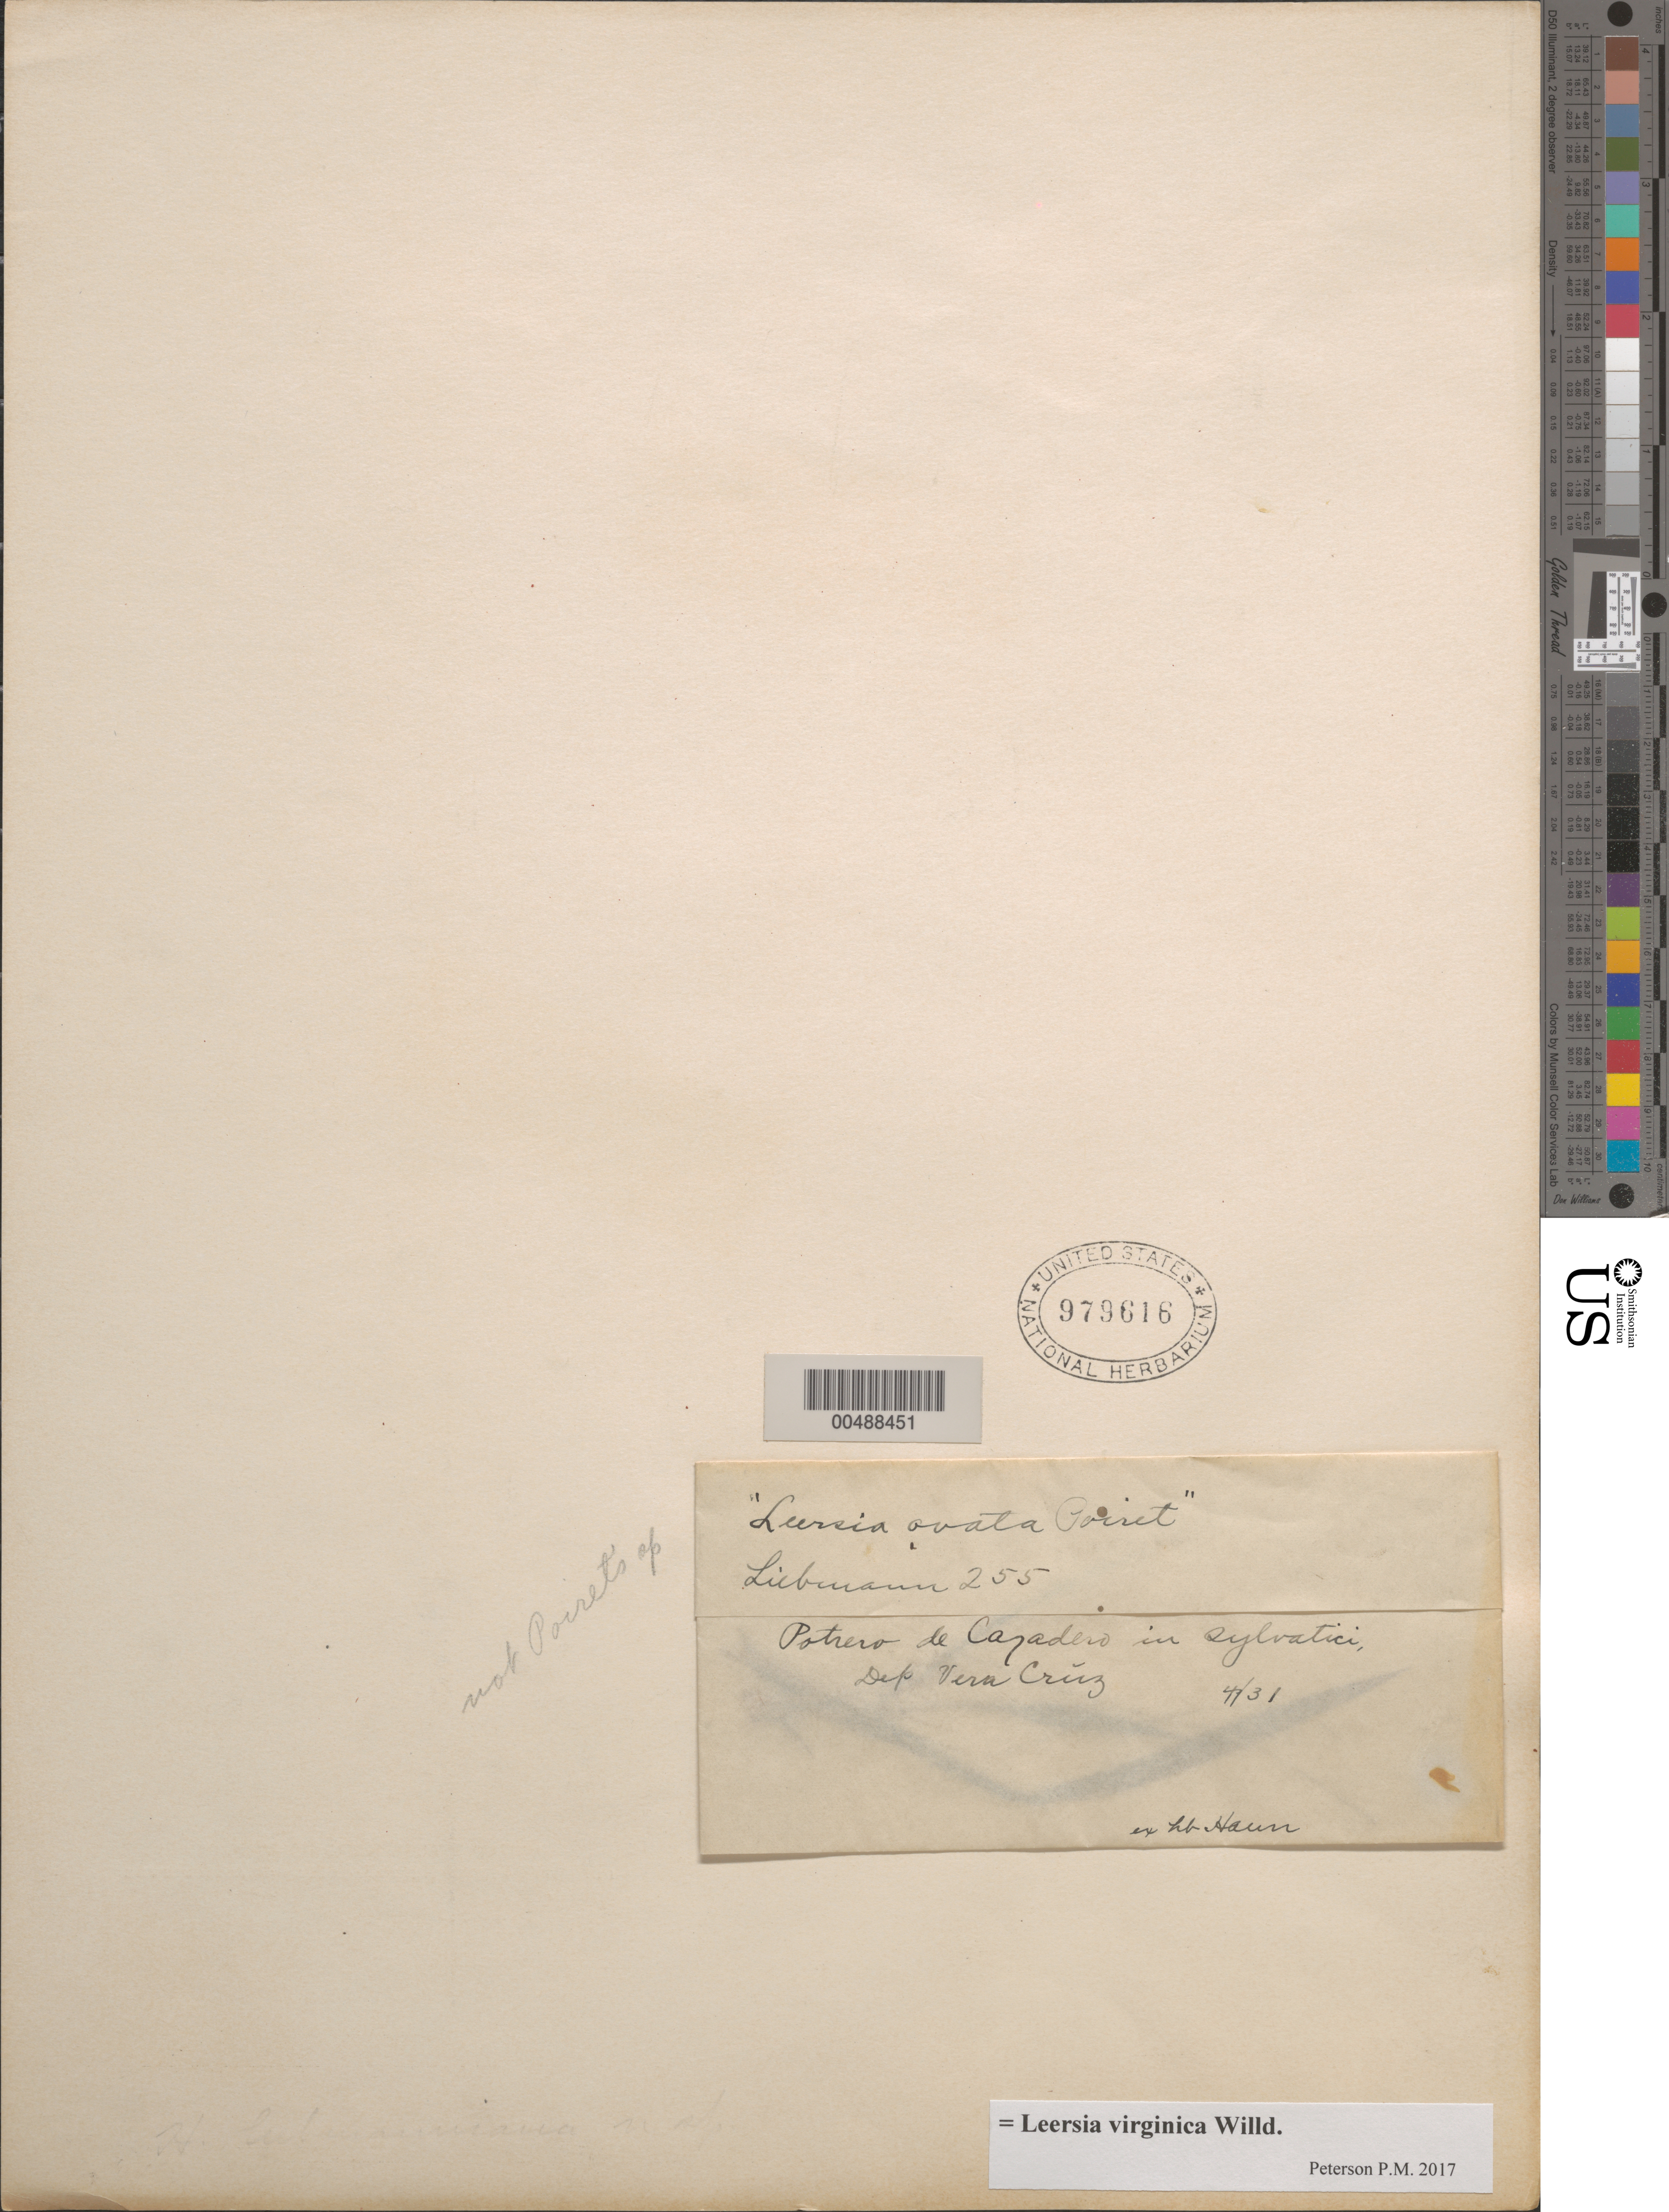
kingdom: Plantae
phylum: Tracheophyta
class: Liliopsida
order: Poales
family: Poaceae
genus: Leersia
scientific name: Leersia virginica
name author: Willd.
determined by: Poaceae Reorganization Project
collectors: F. M. Liebmann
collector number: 255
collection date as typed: Apr 1931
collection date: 1931-04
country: Mexico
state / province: Veracruz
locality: Potrero de Cazadero in sylvatici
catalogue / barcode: US 979616